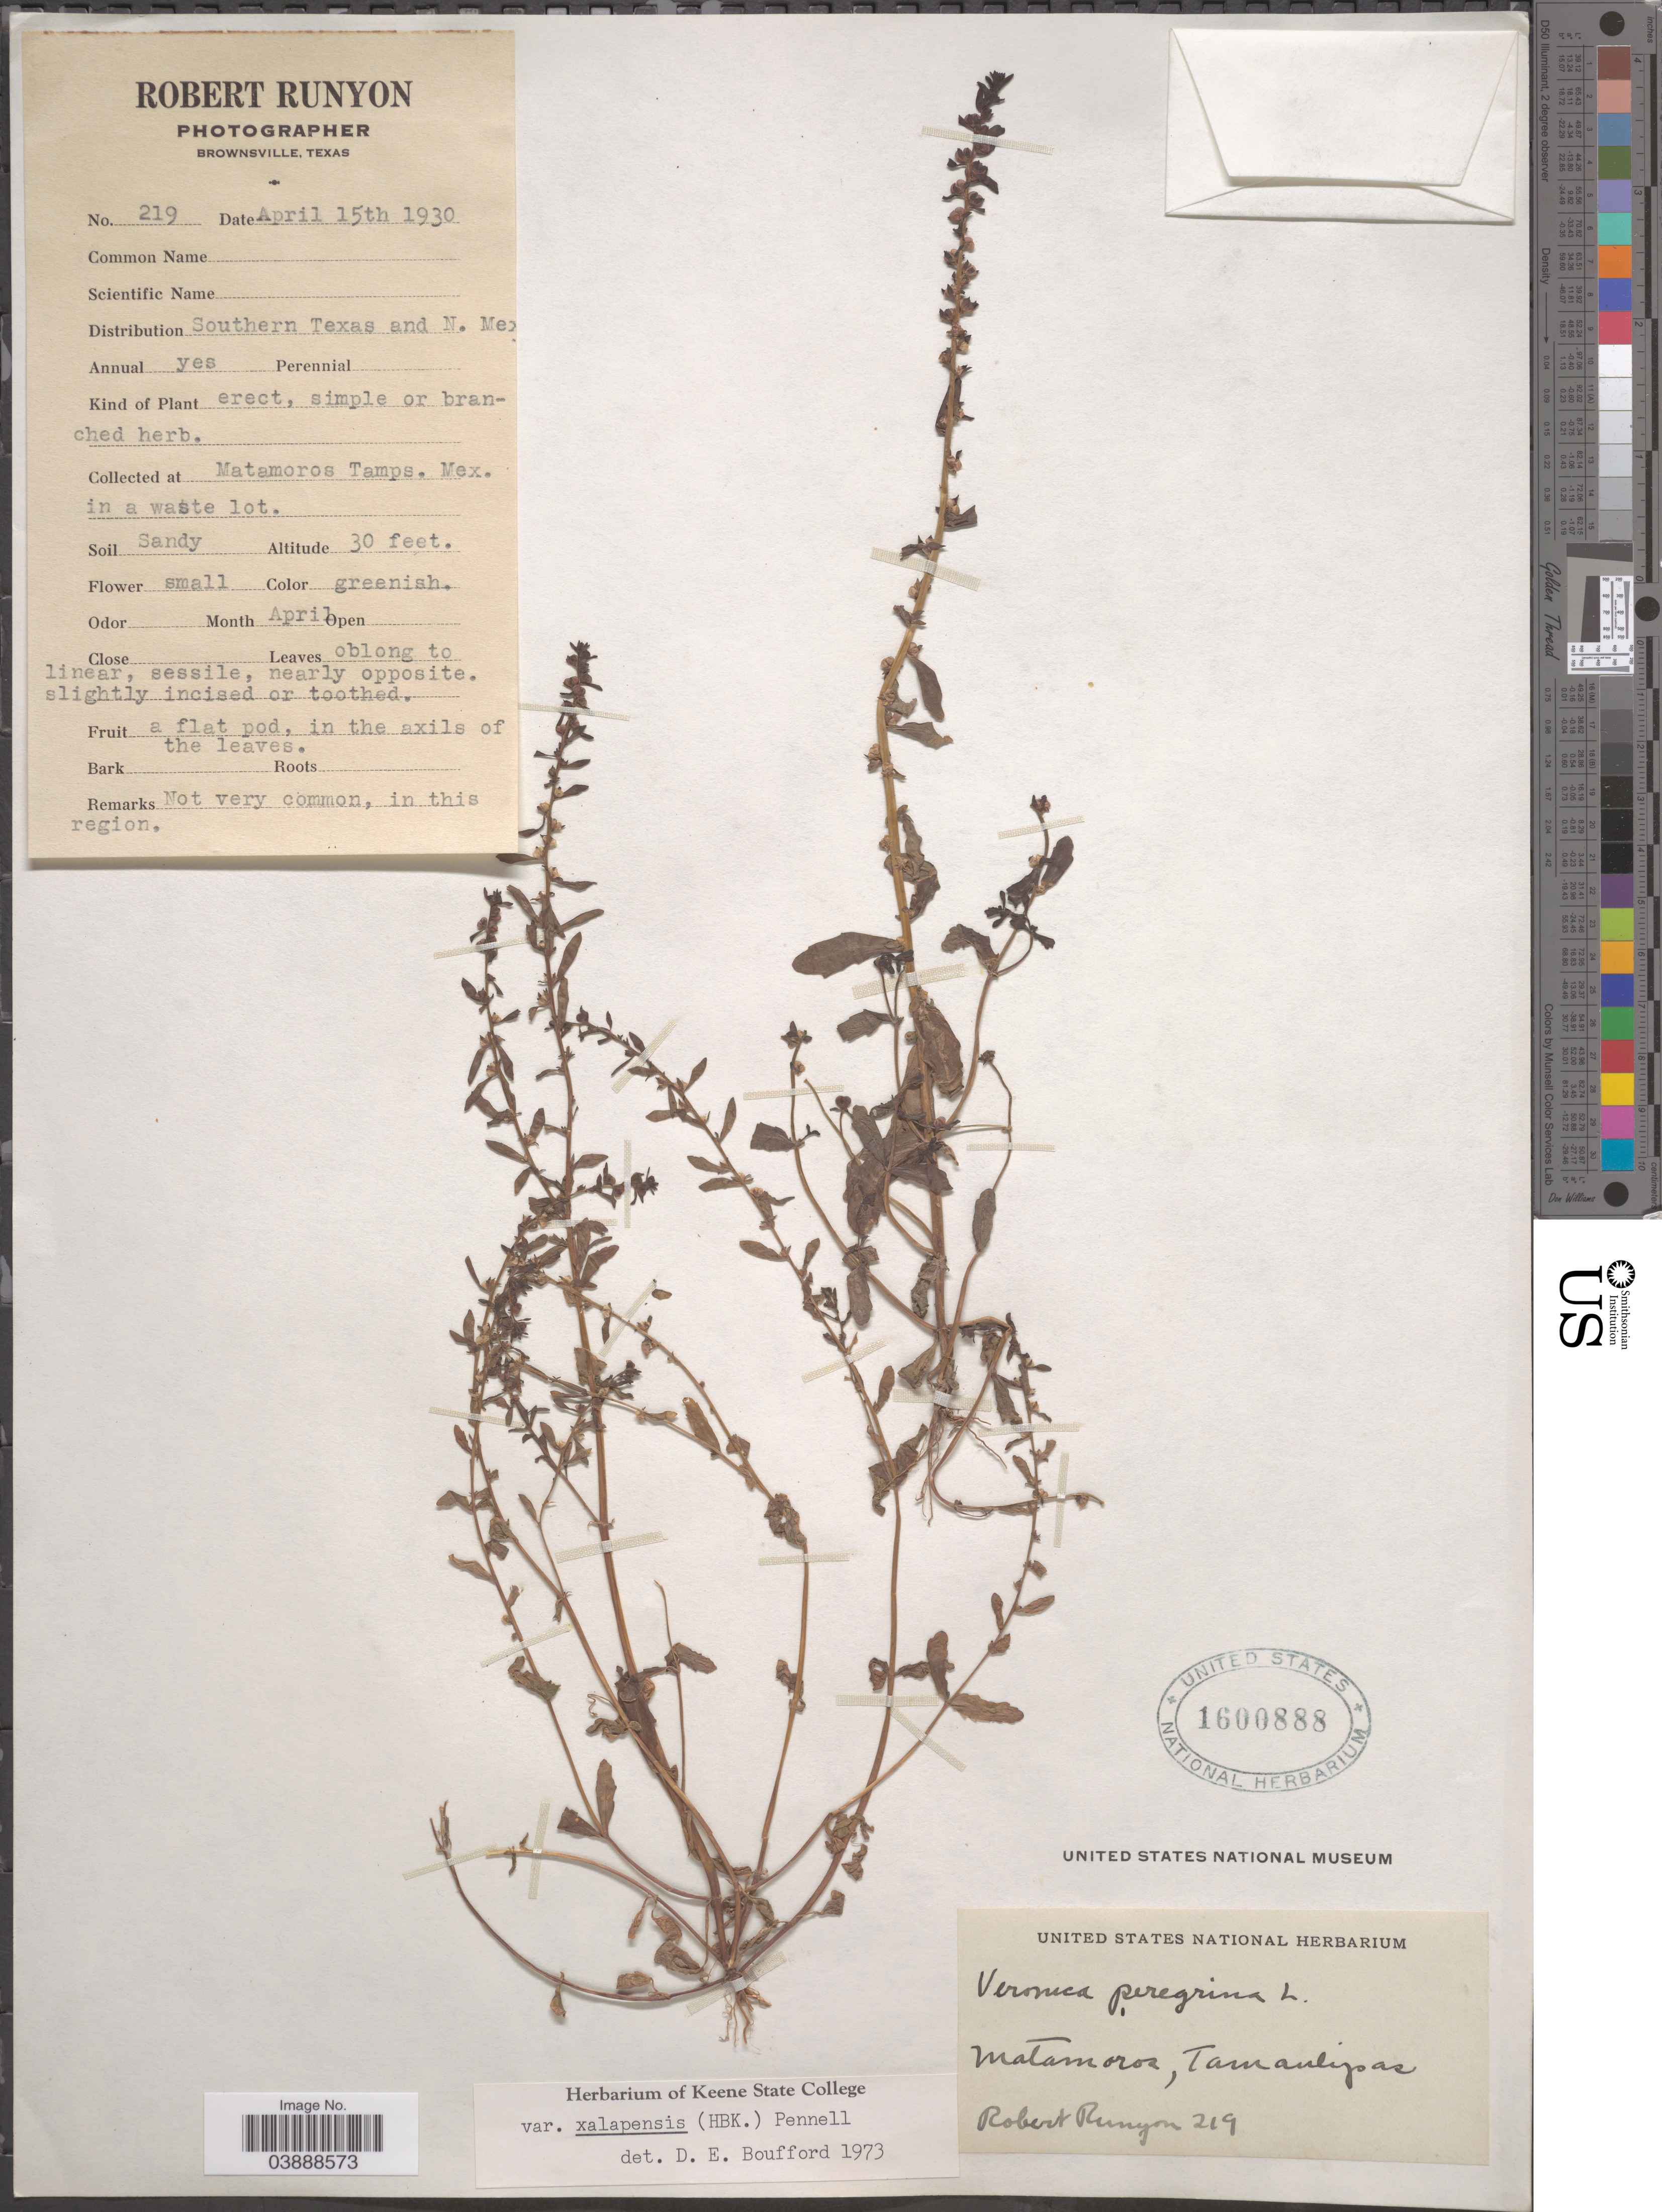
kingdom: Plantae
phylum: Tracheophyta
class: Magnoliopsida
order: Lamiales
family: Plantaginaceae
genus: Veronica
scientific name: Veronica peregrina var. xalapensis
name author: Kunth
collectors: R. Runyon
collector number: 219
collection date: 1930-04-15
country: Mexico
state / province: Tamaulipas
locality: Matamoros.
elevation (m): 9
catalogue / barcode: US 1600888